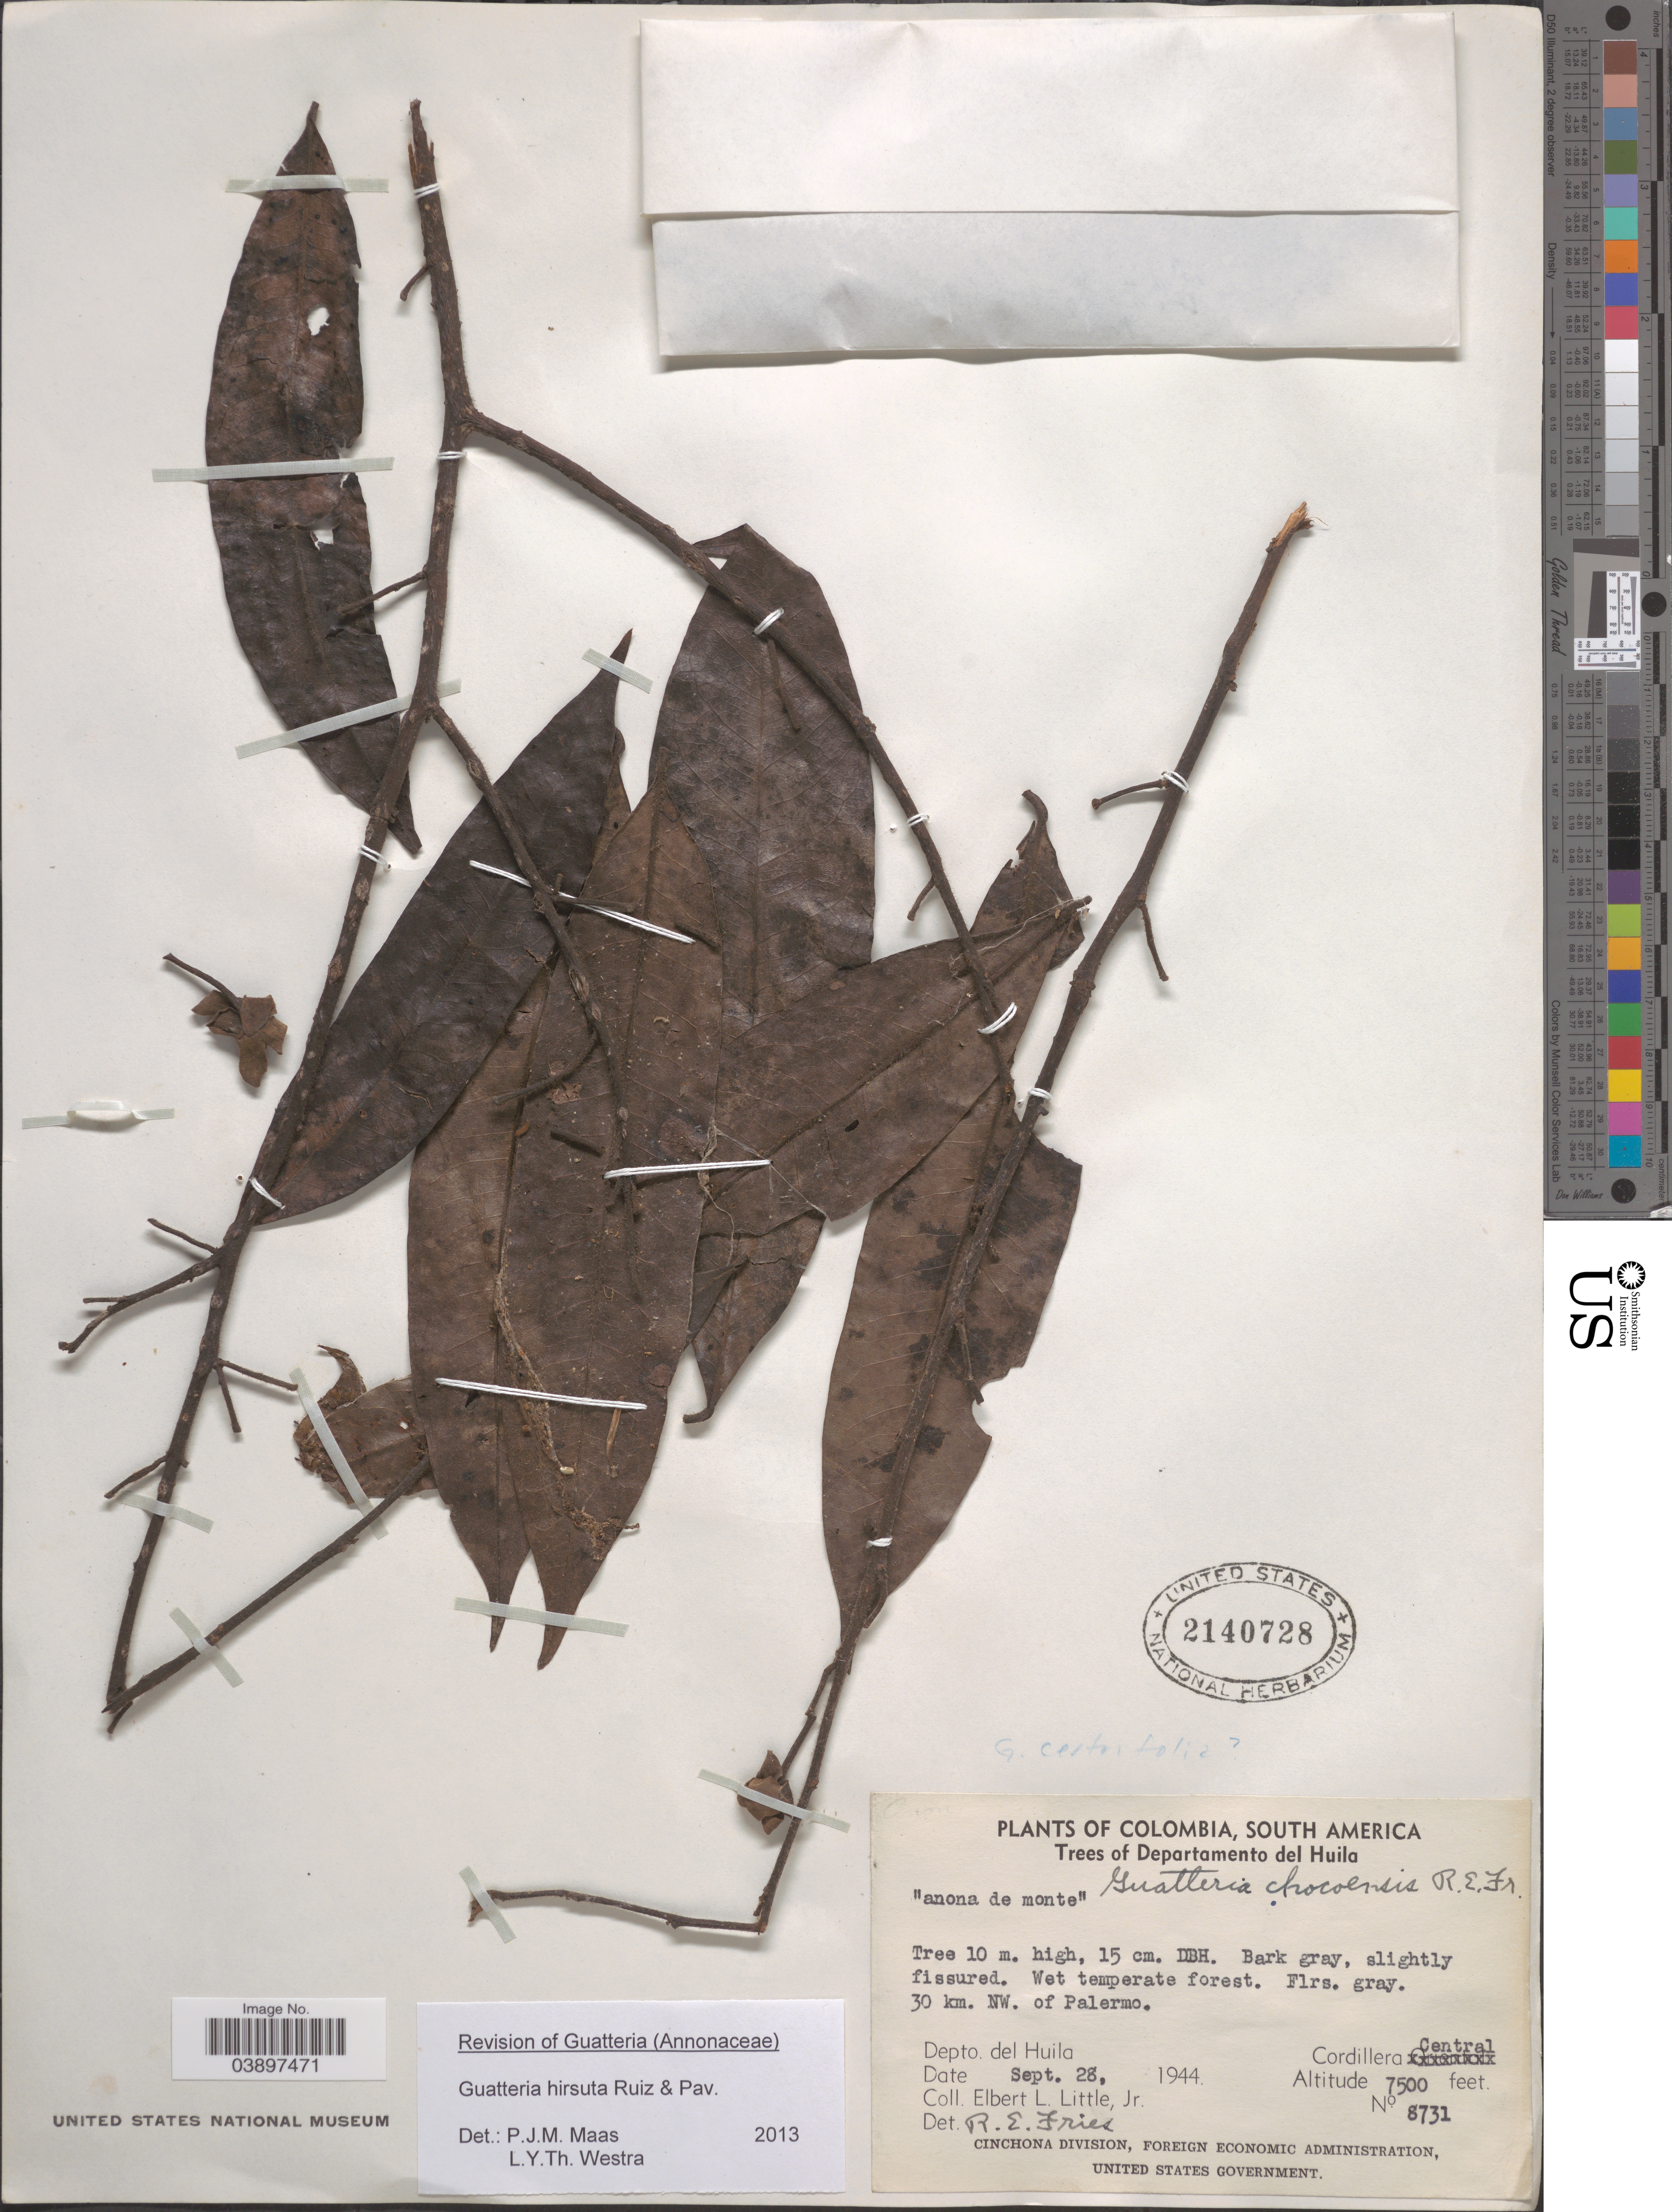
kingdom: Plantae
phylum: Tracheophyta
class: Magnoliopsida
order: Magnoliales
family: Annonaceae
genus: Guatteria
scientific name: Guatteria hirsuta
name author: Ruiz & Pav.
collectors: E. L. Little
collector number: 8731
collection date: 1944-09-28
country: Colombia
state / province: Huila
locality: Departamento del Huila. 30 km. NW. of Palermo. Cordillera Central.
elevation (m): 2286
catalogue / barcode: US 2140728